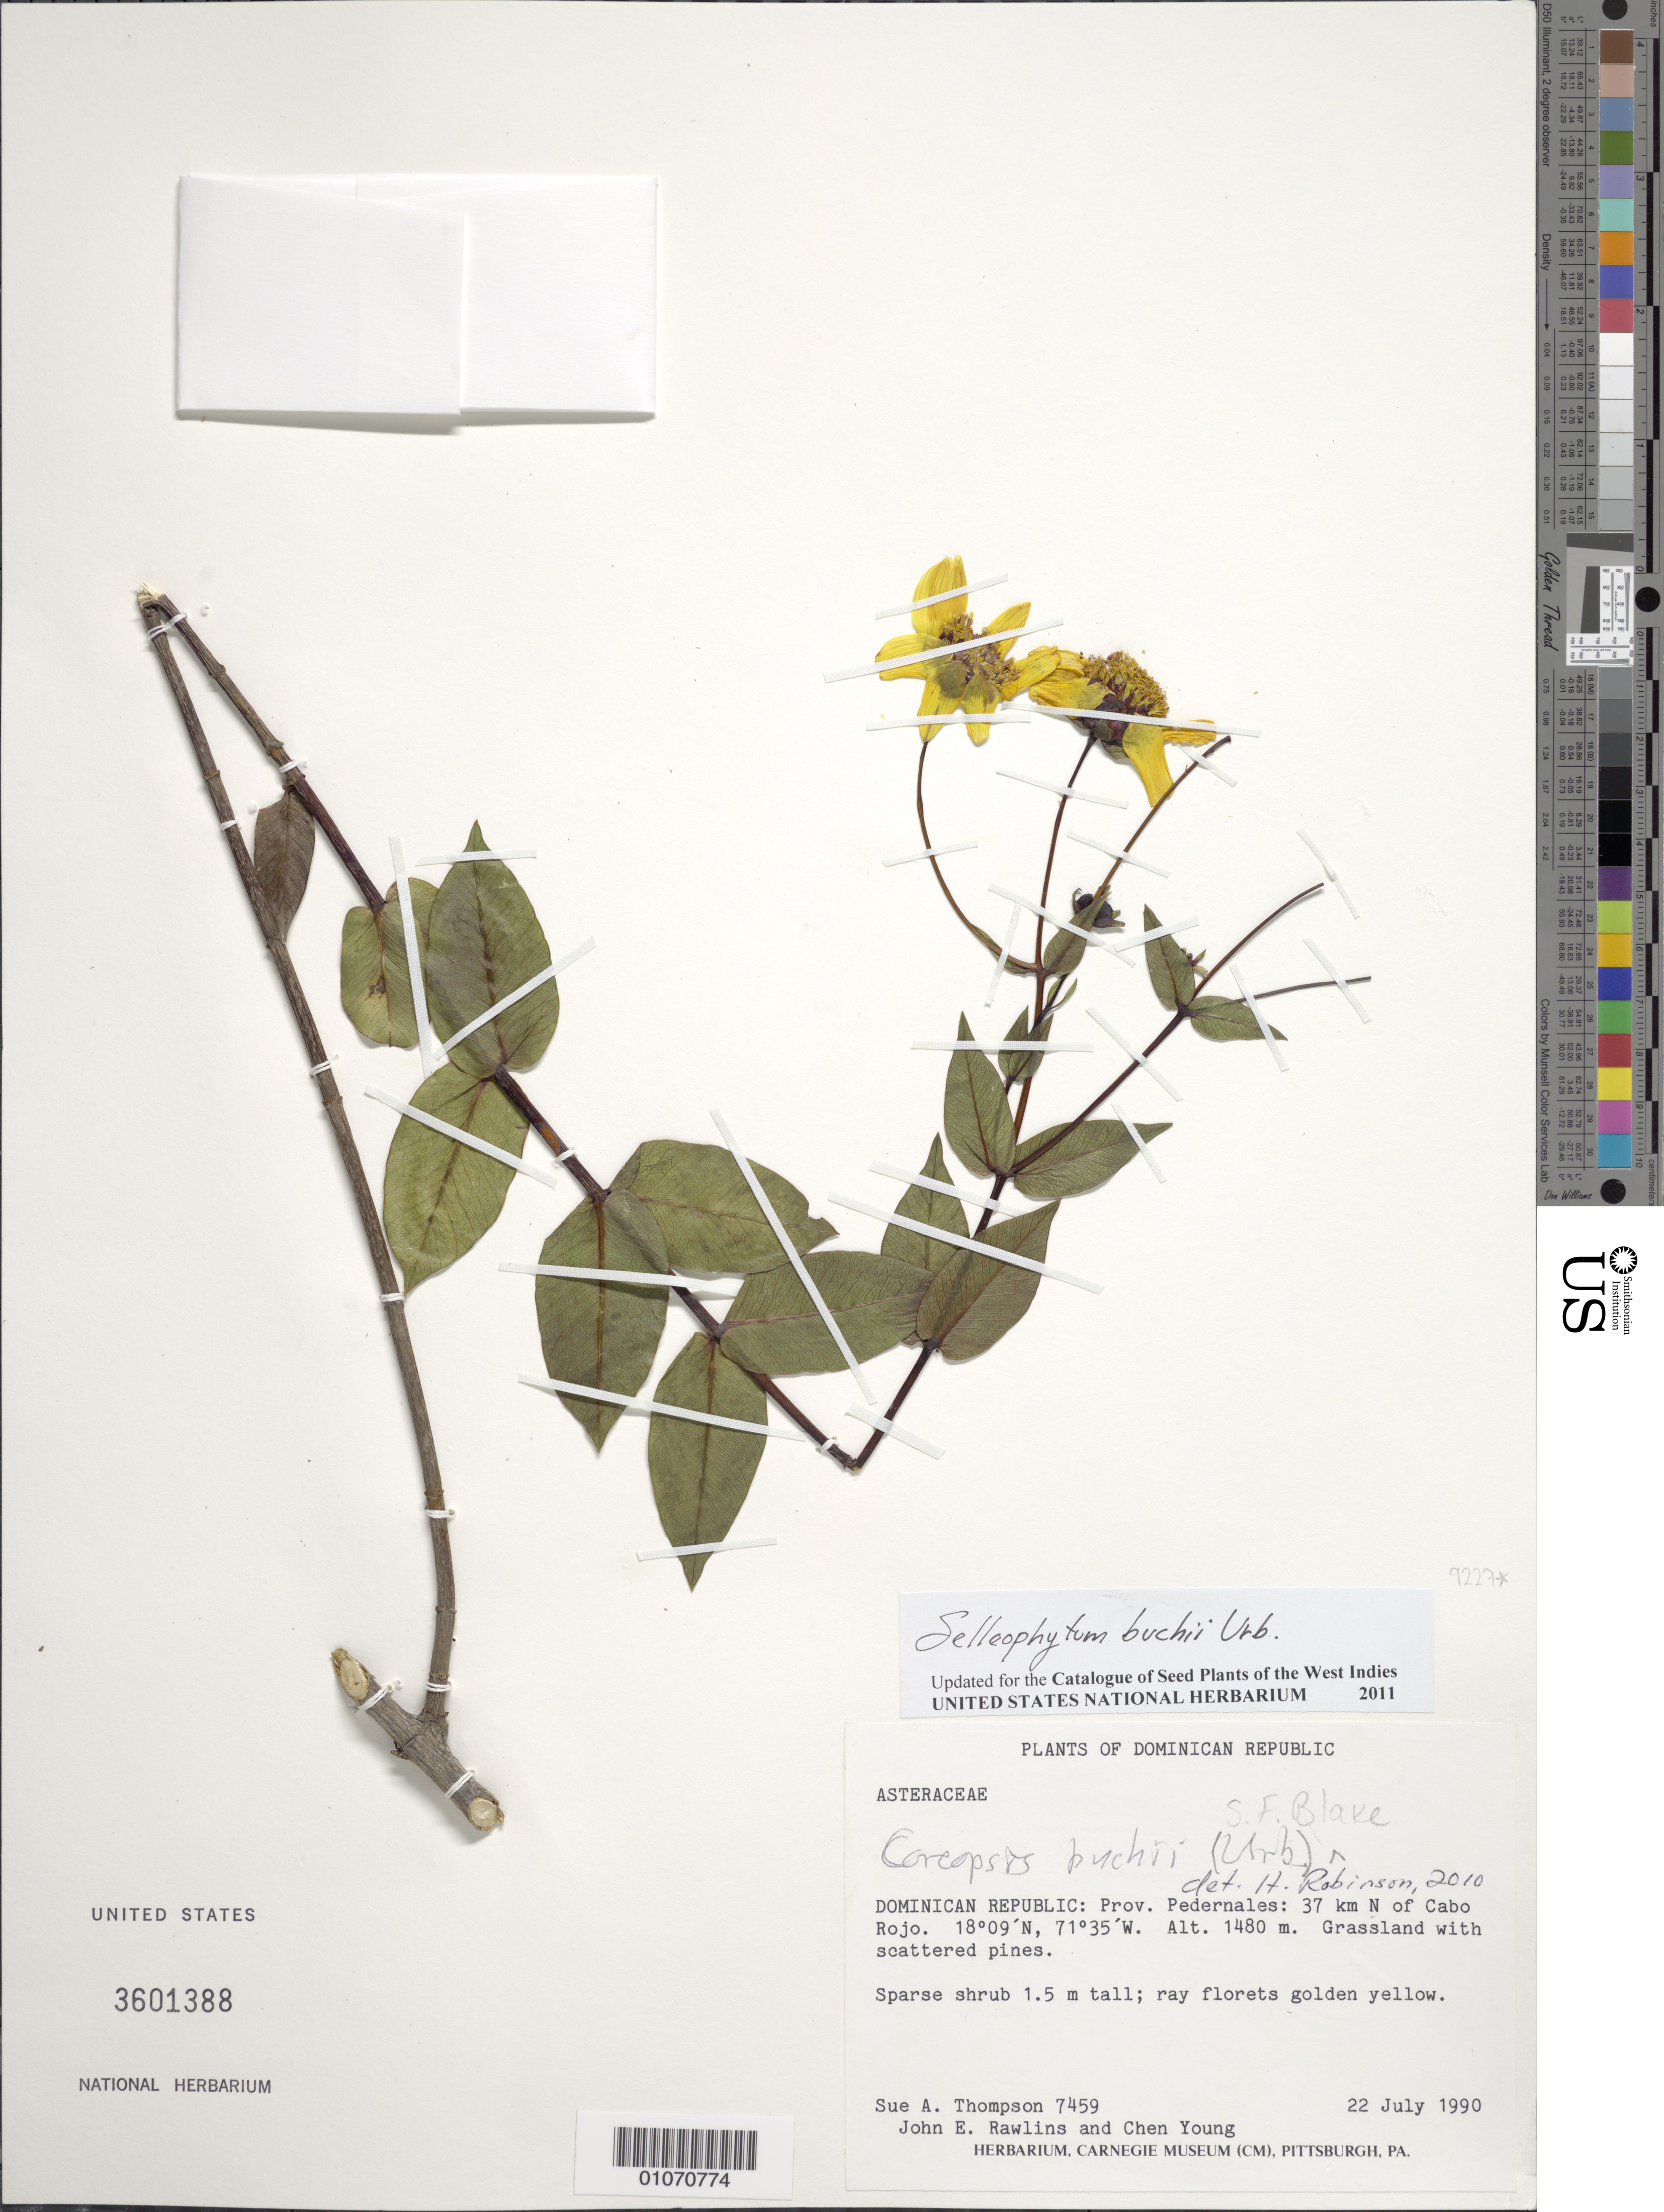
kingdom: Plantae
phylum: Tracheophyta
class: Magnoliopsida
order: Asterales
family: Asteraceae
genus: Coreopsis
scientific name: Coreopsis buchii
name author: (Urb.) S.F. Blake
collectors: S. A. Thompson, J. Rawlins & C. Young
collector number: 7459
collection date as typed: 22 Jul 1990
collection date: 1990-07-22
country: Dominican Republic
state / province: Pedernales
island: Hispaniola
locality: Cabo Rojo, 37 km N of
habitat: Grassland with scattered pines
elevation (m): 1480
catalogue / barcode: US 3601388